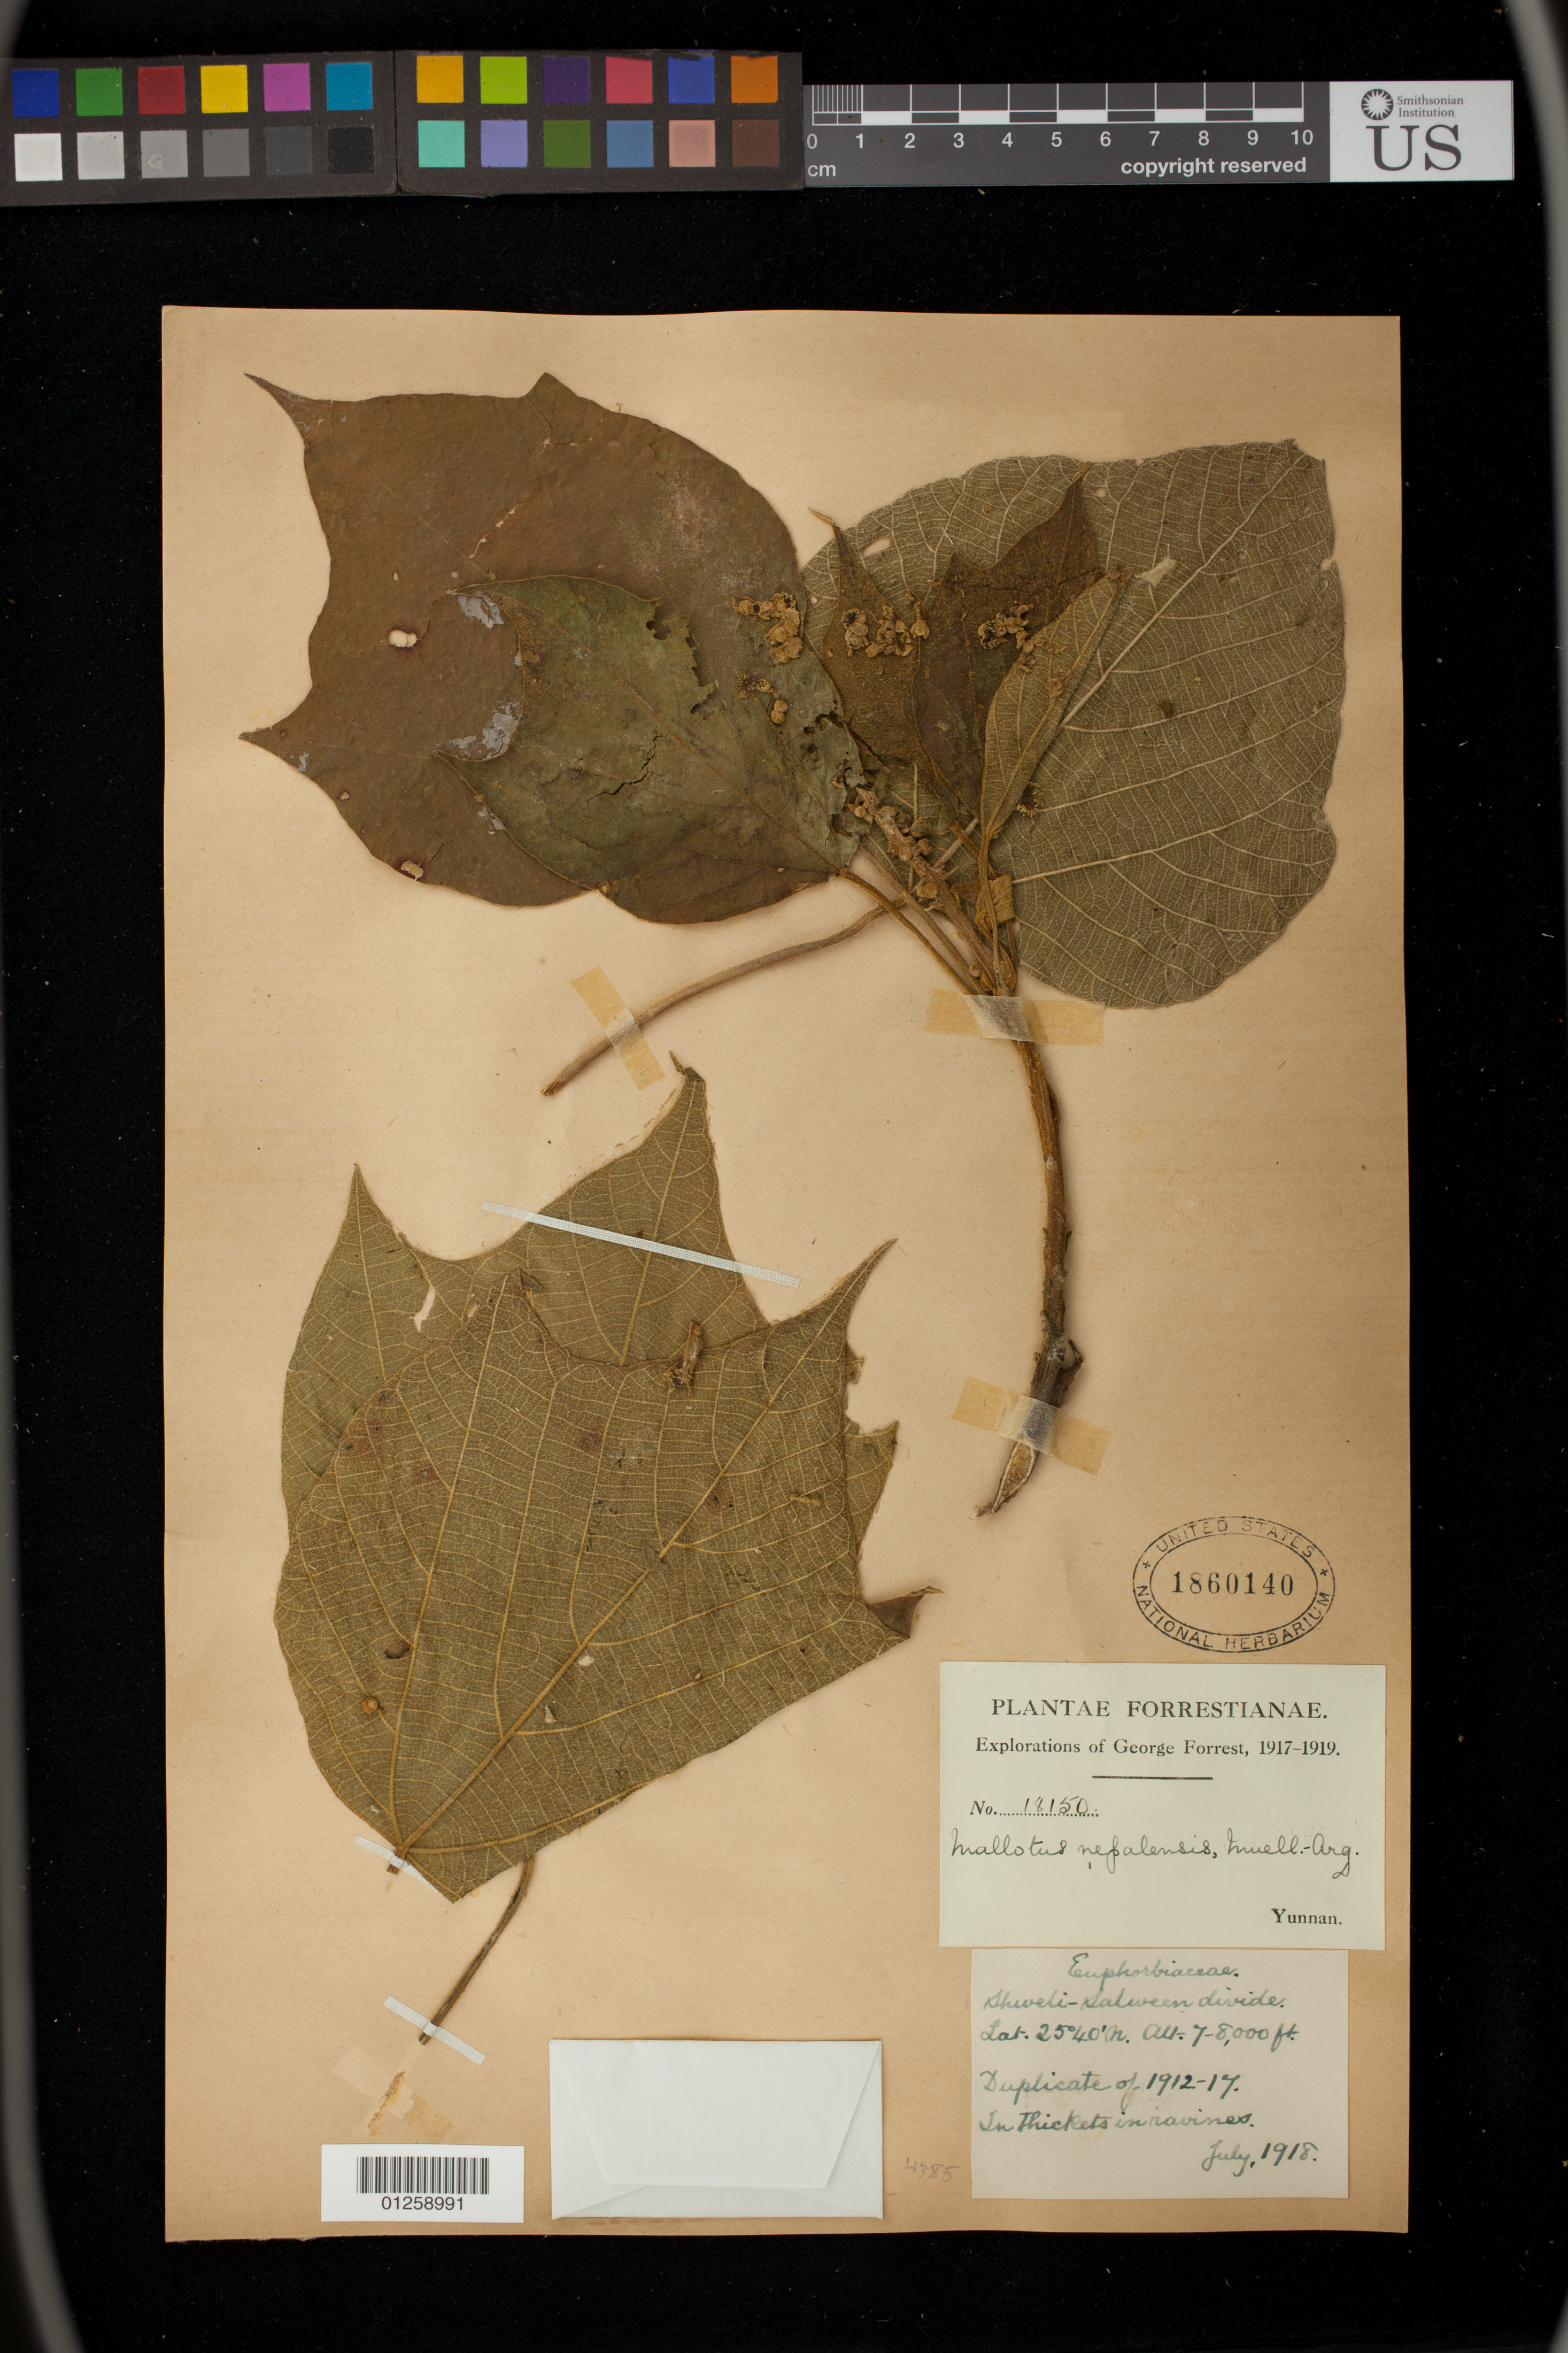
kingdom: Plantae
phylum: Tracheophyta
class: Magnoliopsida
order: Malpighiales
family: Euphorbiaceae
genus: Mallotus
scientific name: Mallotus nepalensis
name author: Müll. Arg.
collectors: G. Forrest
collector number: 18150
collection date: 1918-07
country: China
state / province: Yunnan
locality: Shiveli-Salween divide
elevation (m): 2134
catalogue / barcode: US 1860140